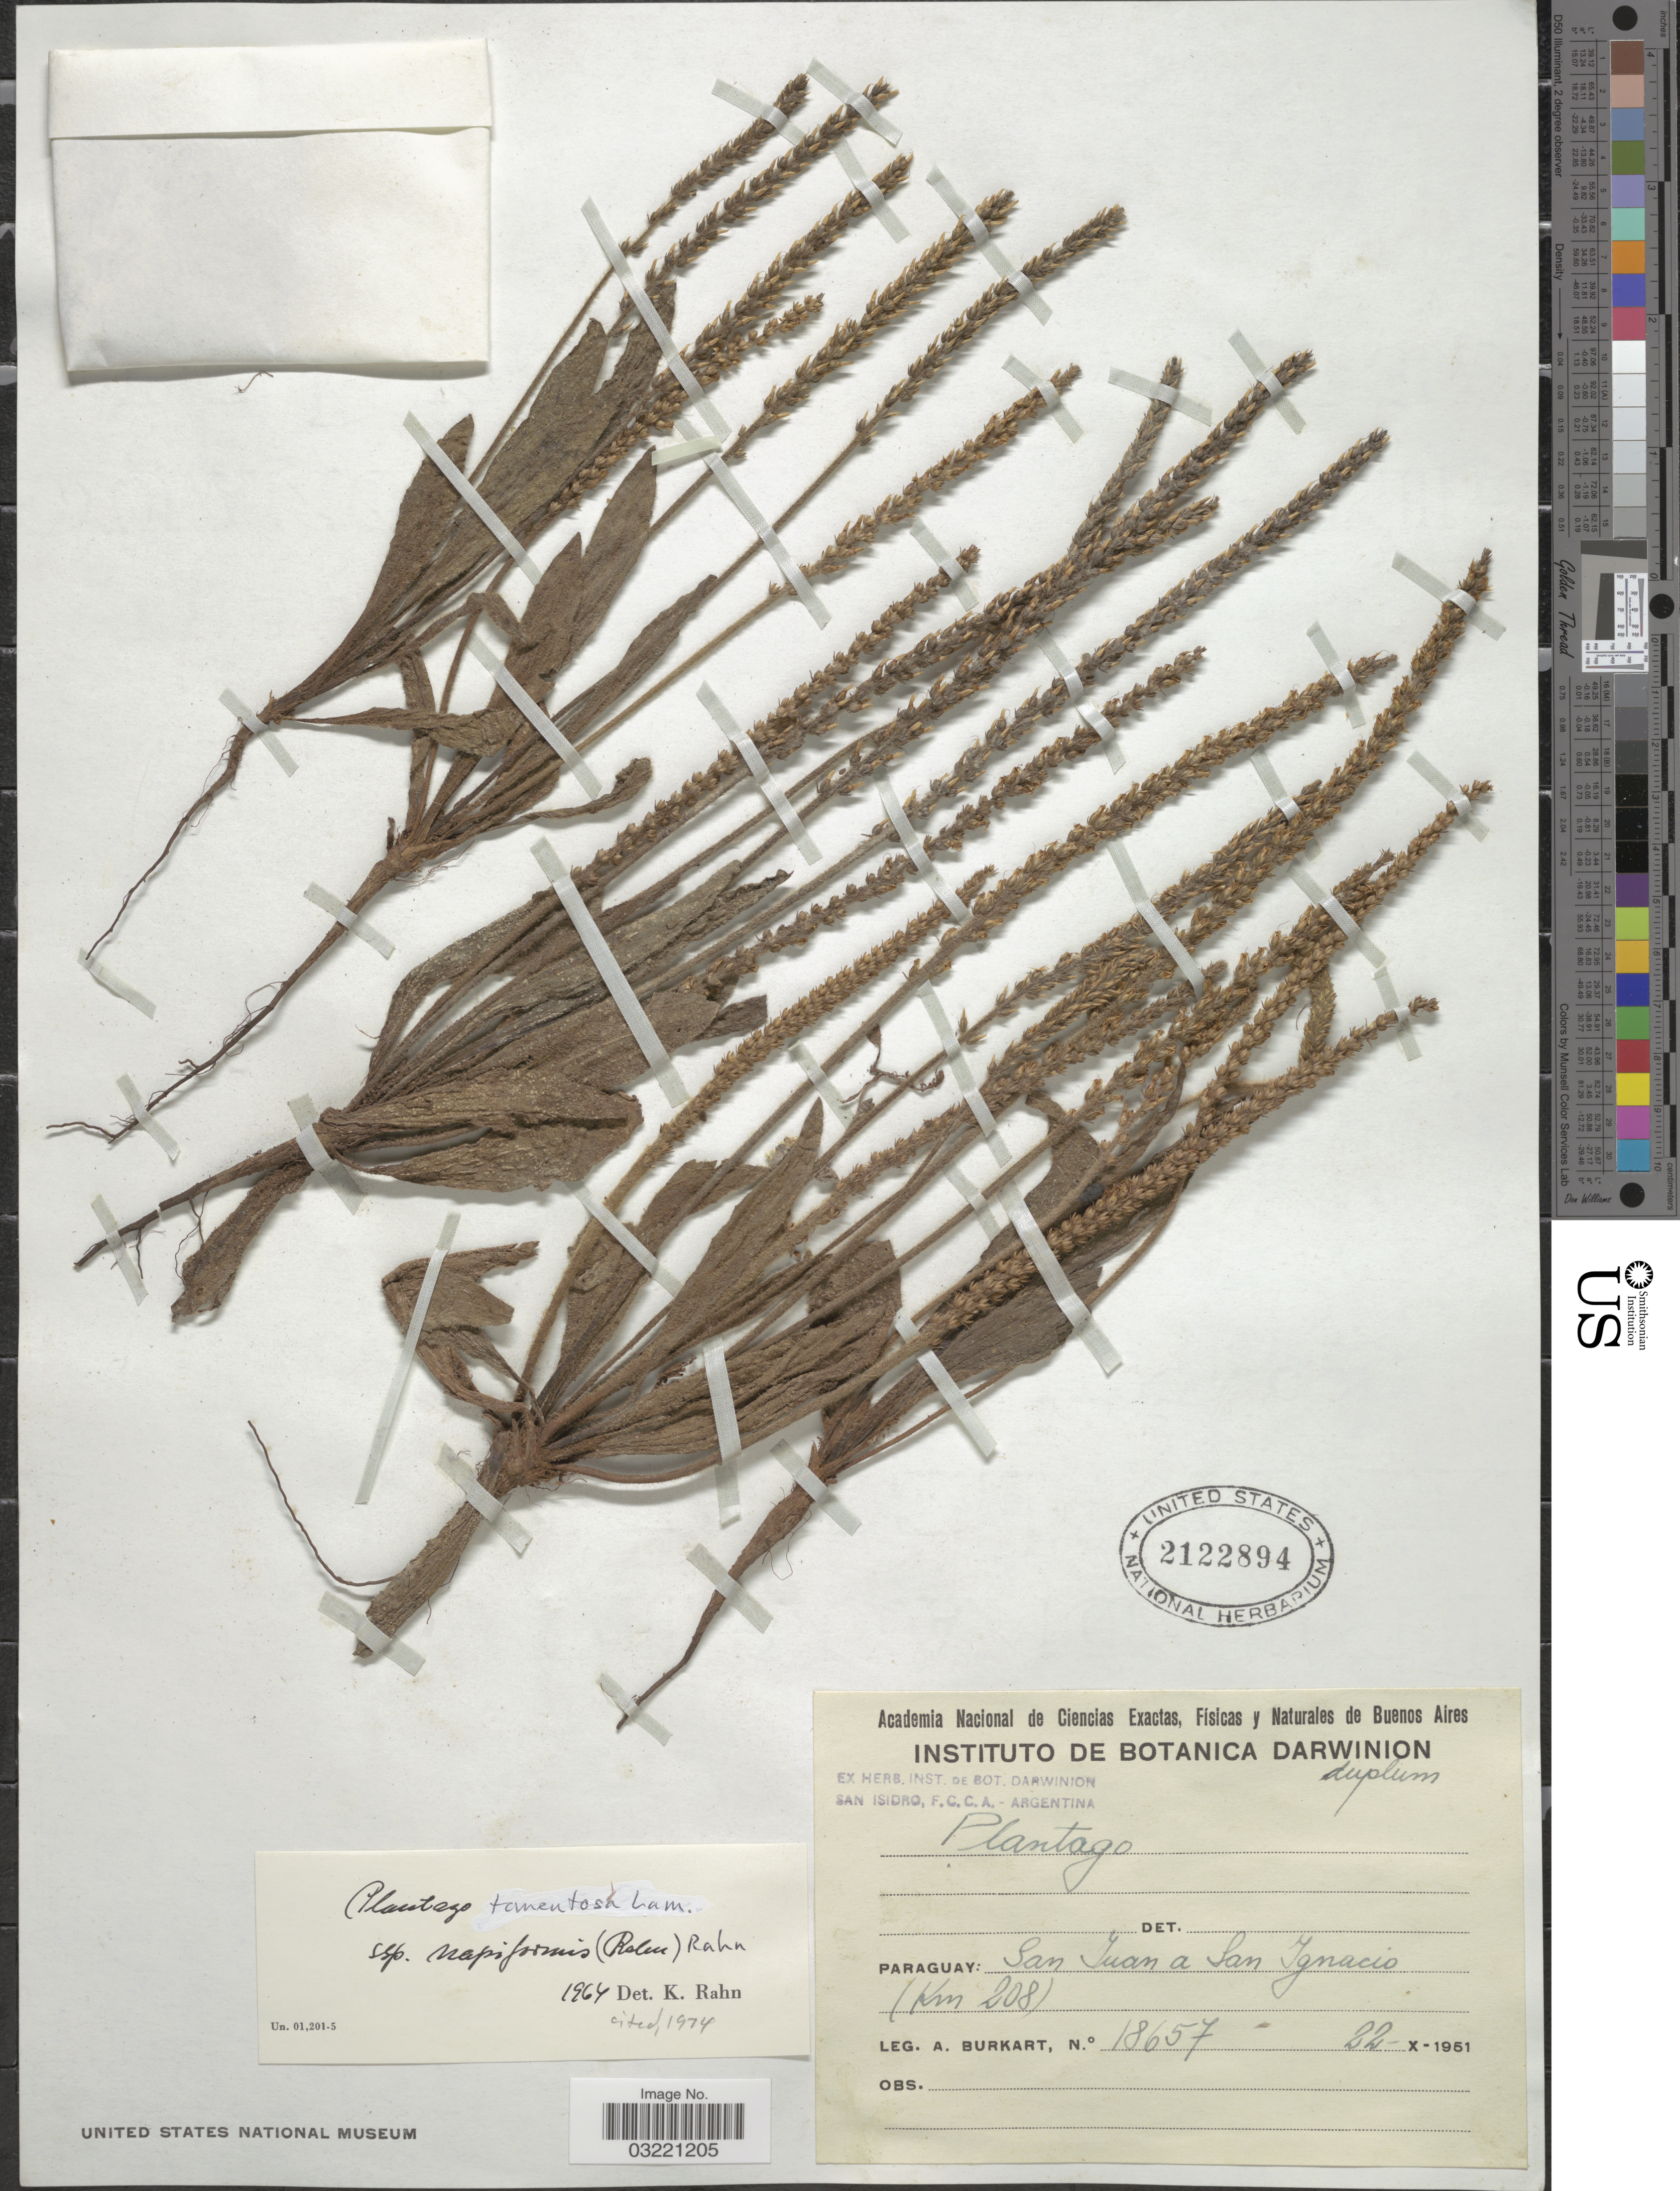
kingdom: Plantae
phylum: Tracheophyta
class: Magnoliopsida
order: Lamiales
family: Plantaginaceae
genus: Plantago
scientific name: Plantago tomentosa subsp. napiformis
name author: Lam.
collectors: A. E. Burkart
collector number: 18657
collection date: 1951-10-22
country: Paraguay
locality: San Juan a San Ignacio (Km 208).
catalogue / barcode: US 2122894